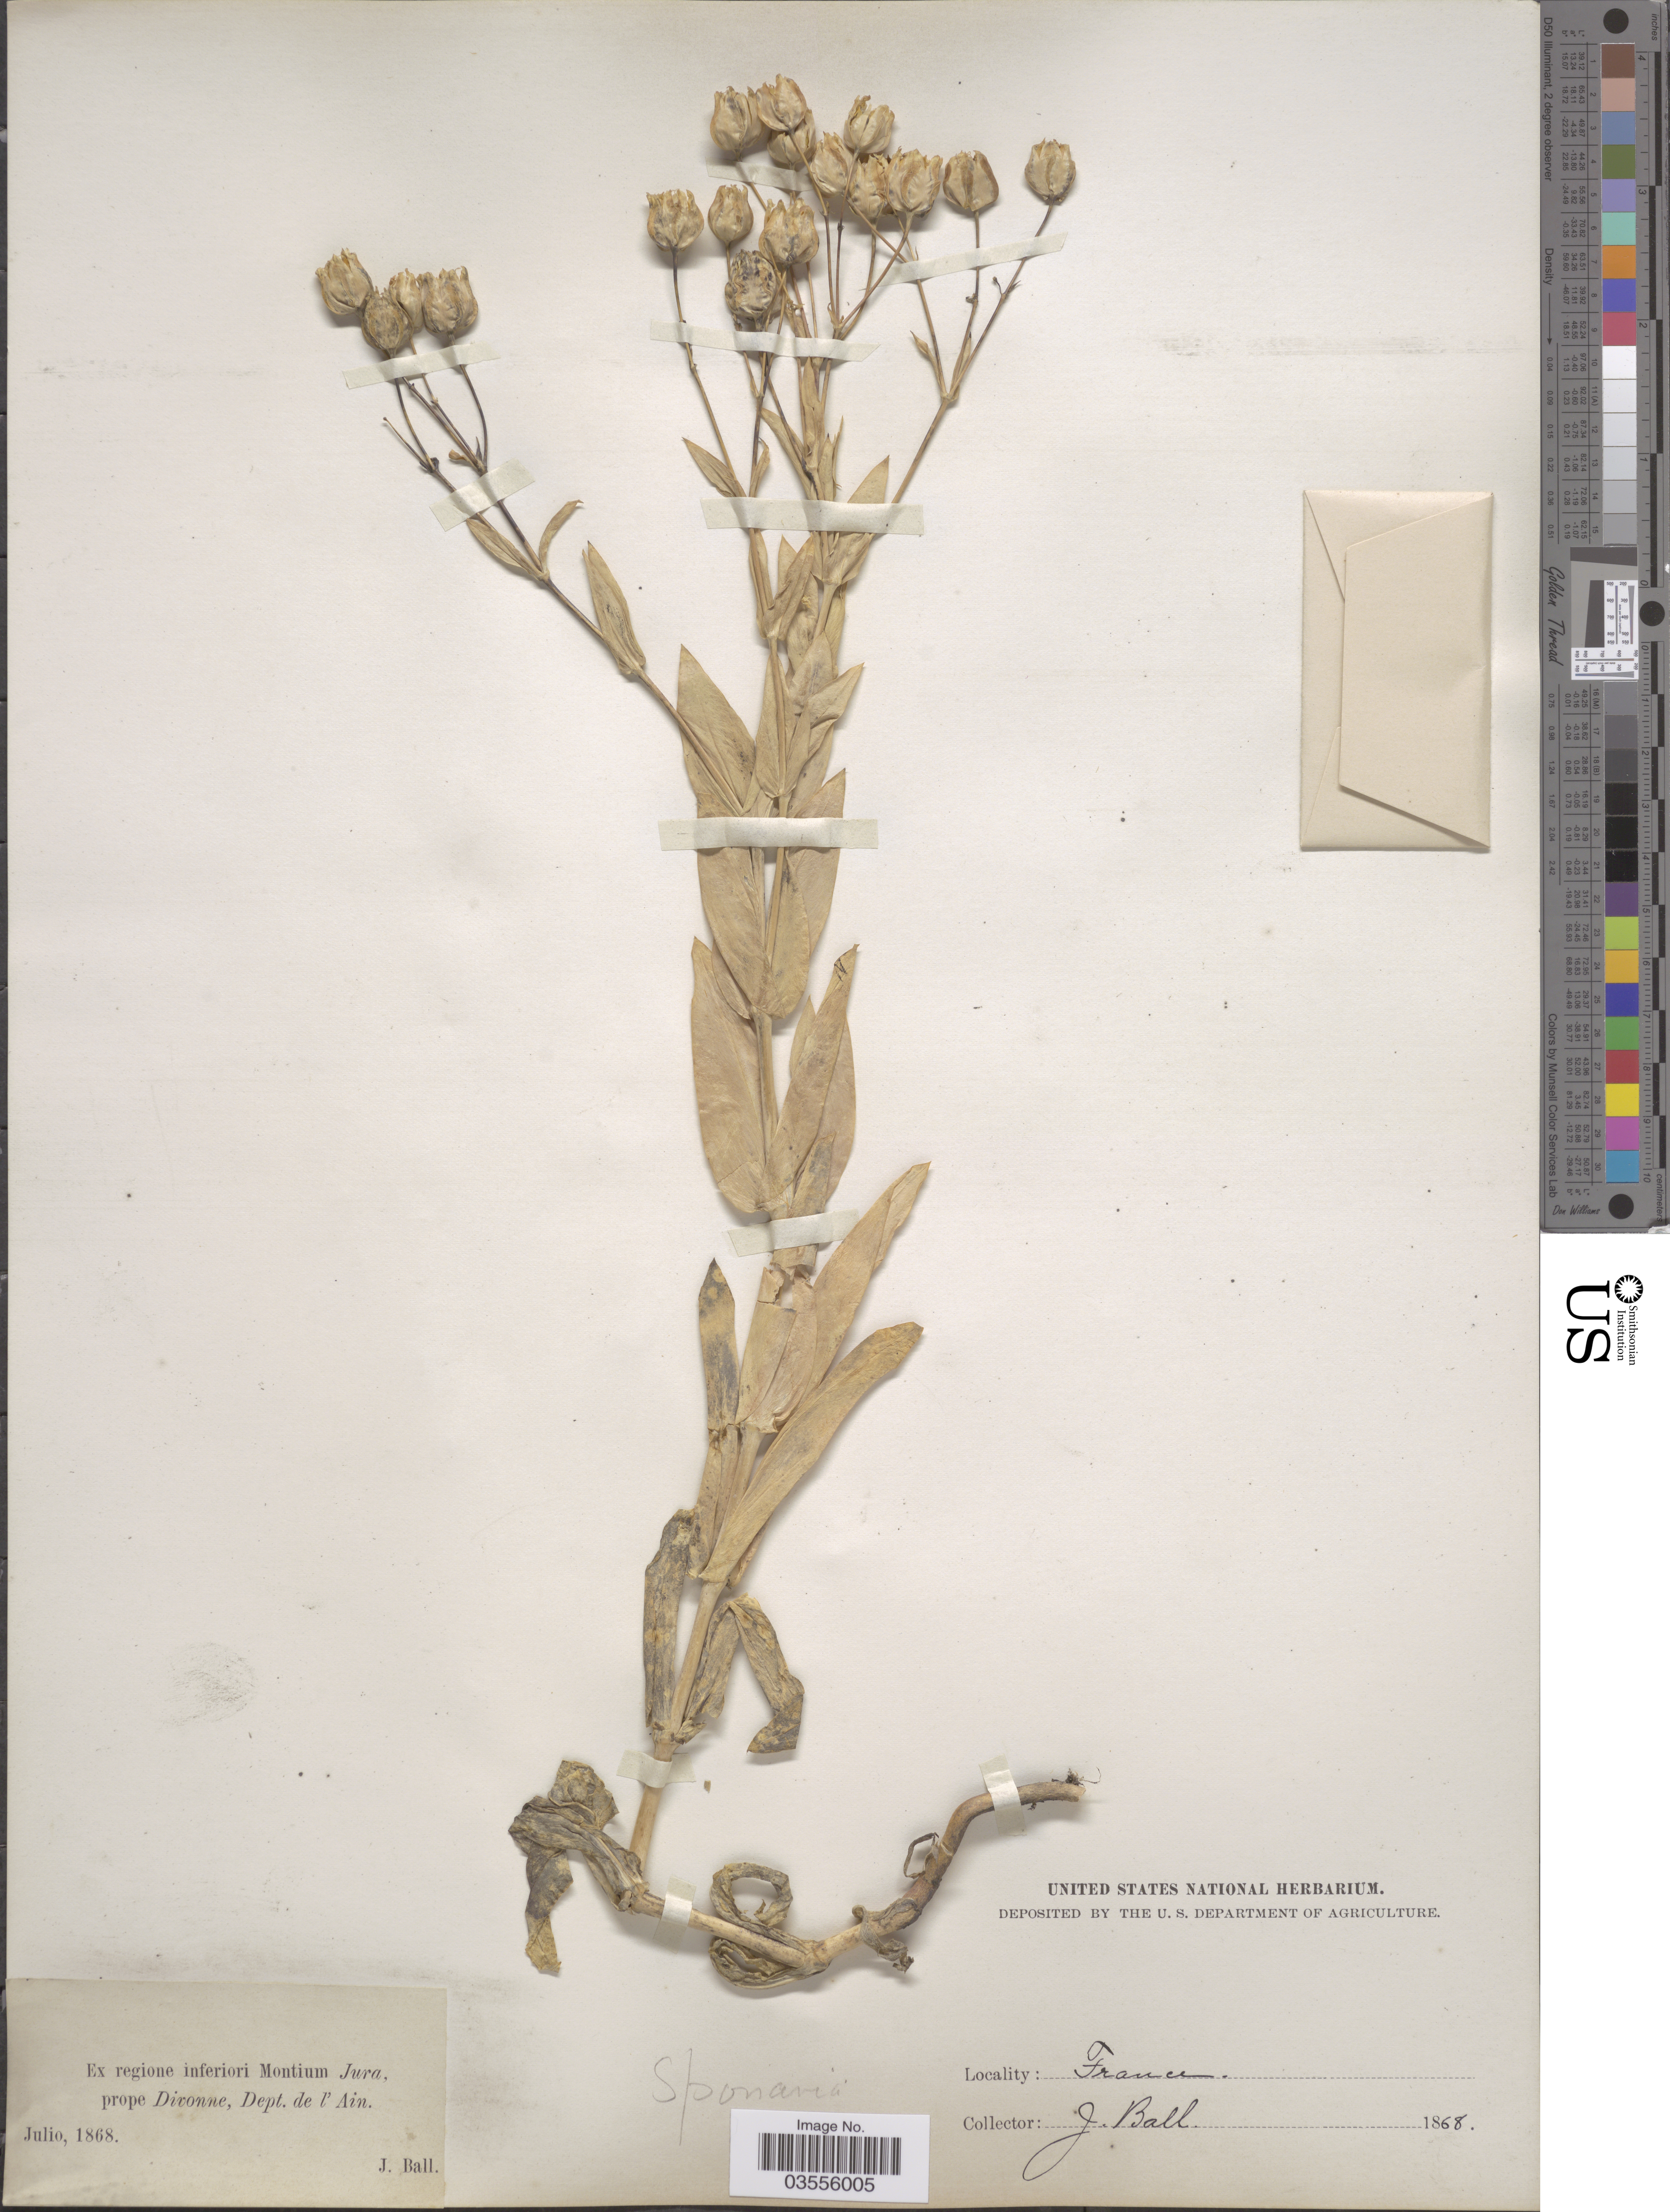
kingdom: Plantae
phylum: Tracheophyta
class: Magnoliopsida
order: Caryophyllales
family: Caryophyllaceae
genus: Gypsophila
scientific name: Gypsophila vaccaria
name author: (L.) Sm.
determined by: Strong, M. T., (US), Smithsonian Institution - National Museum of Natural History (UNITED STATES)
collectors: J. Ball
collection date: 1868-07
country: France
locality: Ex regione inferiori Montium Jura, prope Divonne, Dept. de l'Ain.